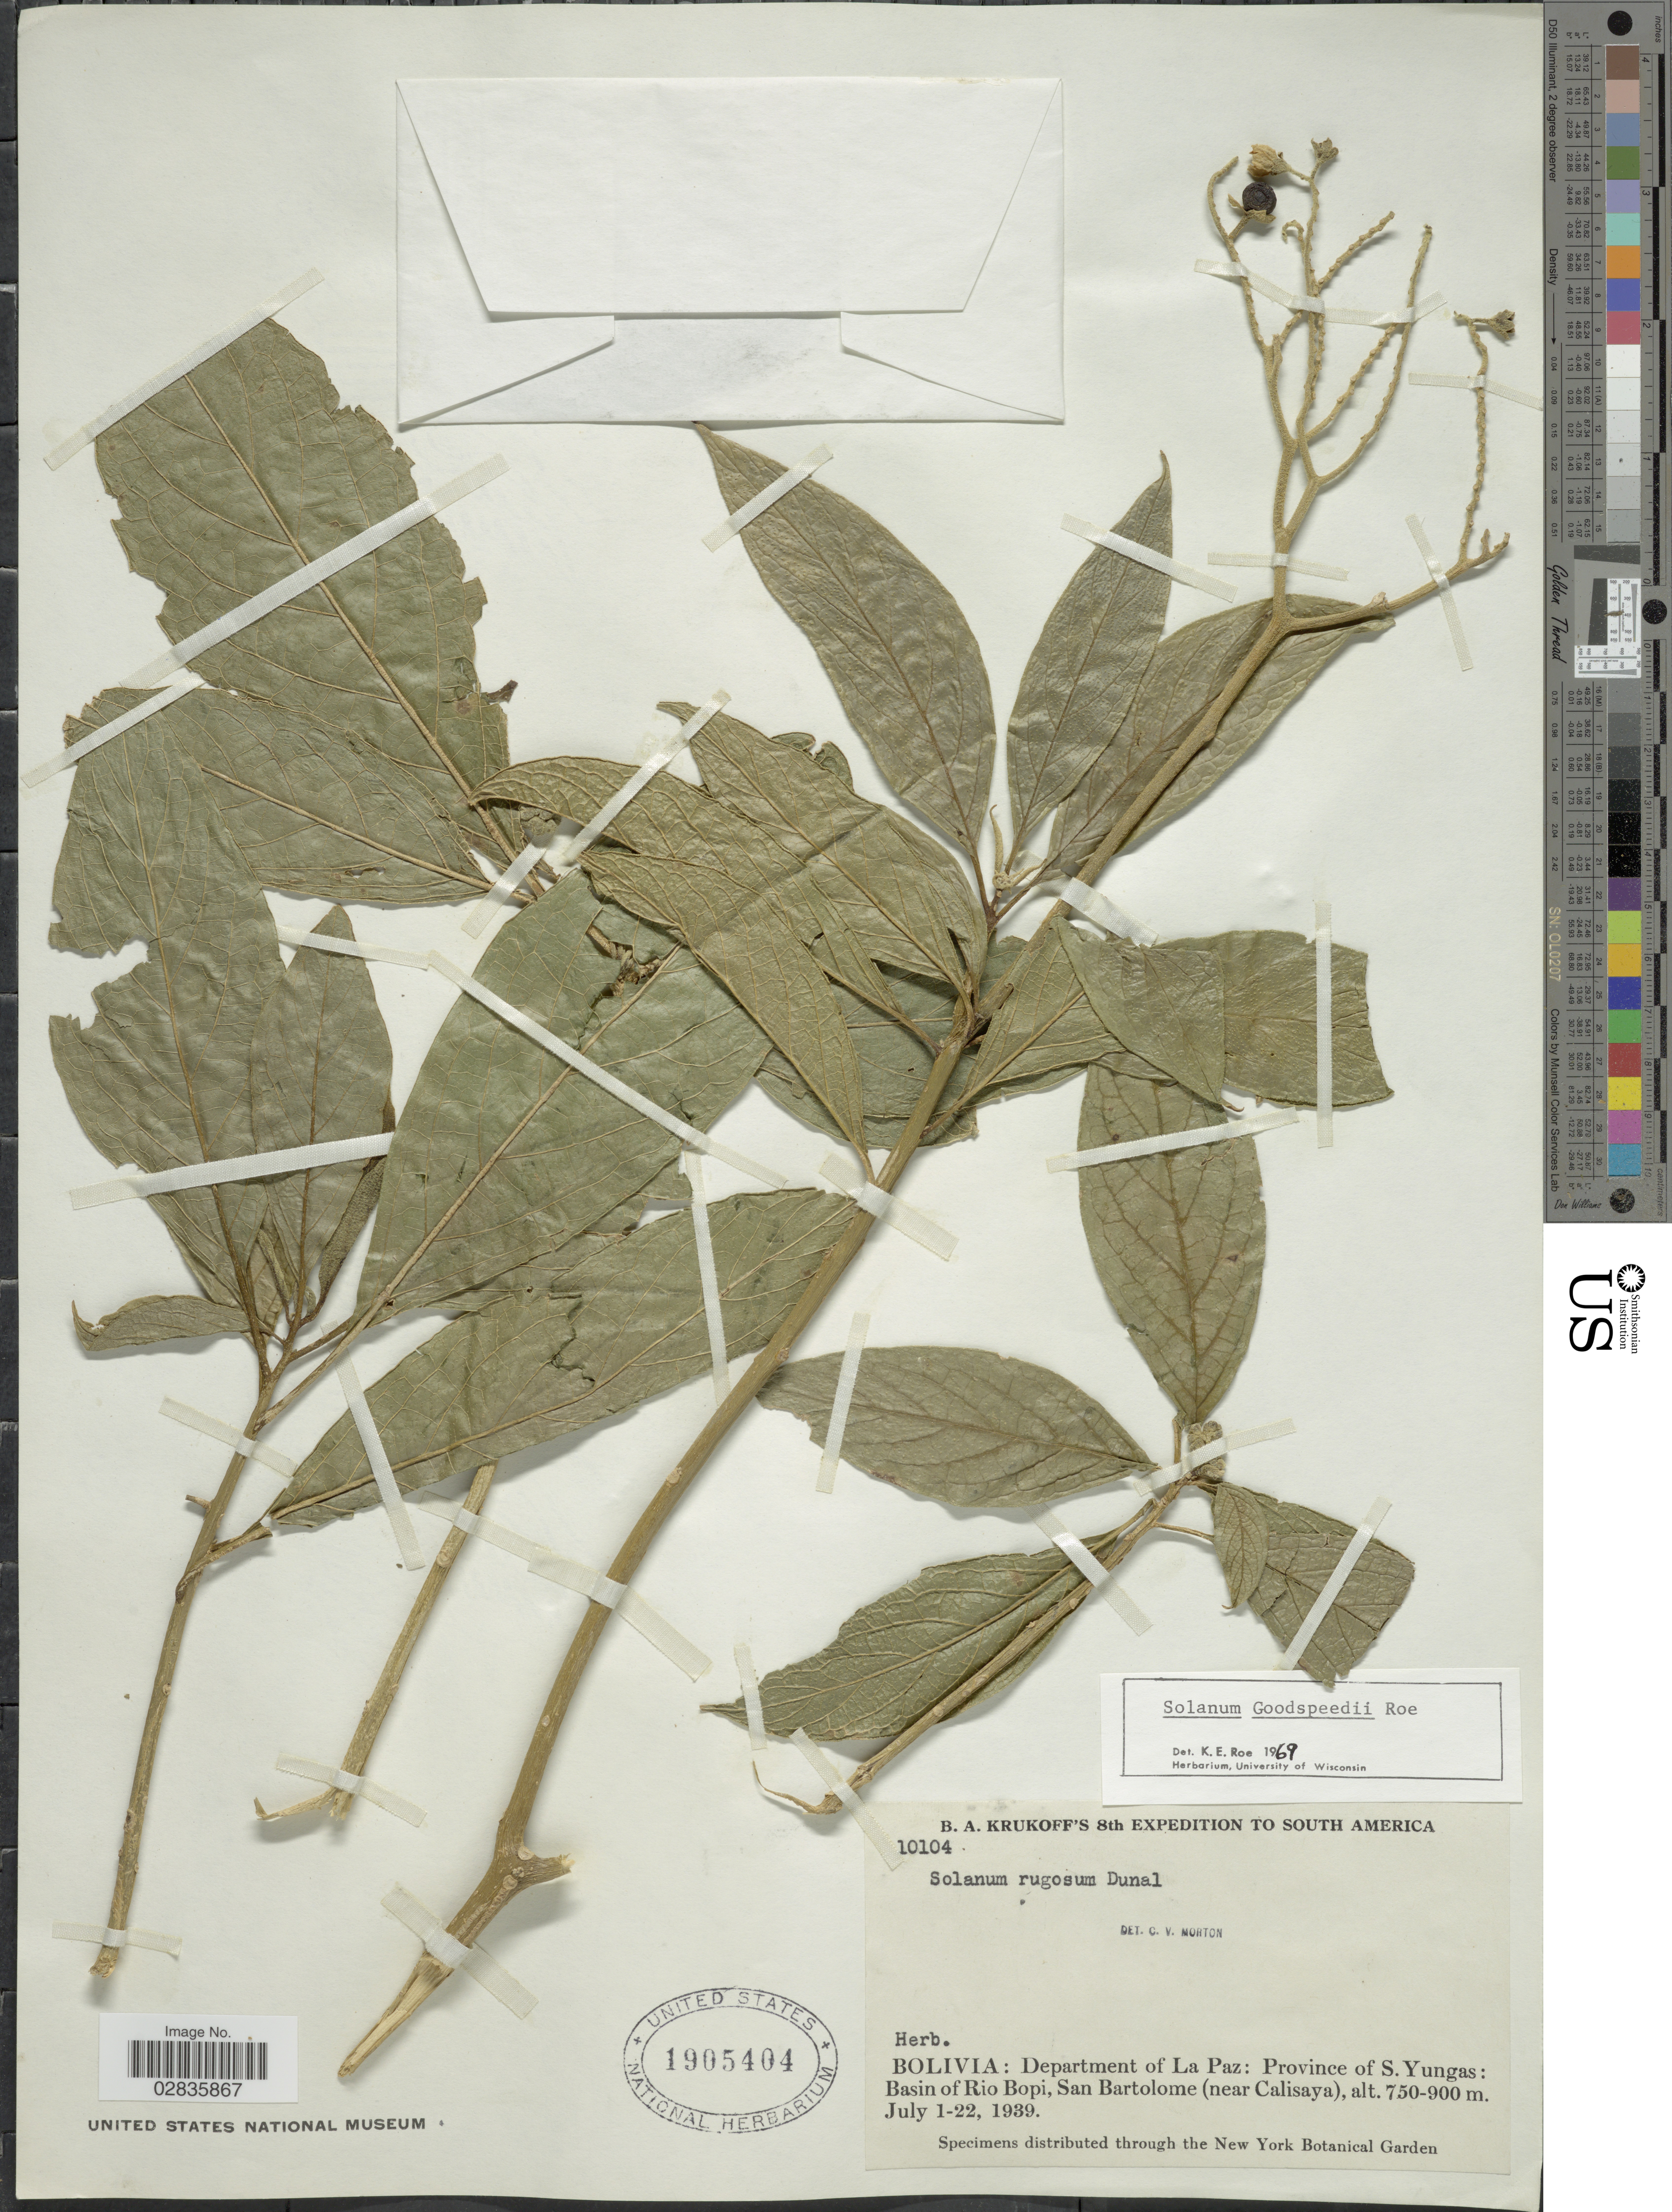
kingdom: Plantae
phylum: Tracheophyta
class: Magnoliopsida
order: Solanales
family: Solanaceae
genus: Solanum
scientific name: Solanum goodspeedii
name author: K.E. Roe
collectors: B. A. Krukoff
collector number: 10104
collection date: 1939-07-01/1939-07-22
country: Bolivia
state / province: La Paz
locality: Department of La Paz: Province of S. Yungas: Basin of Rio Bopi, San Bartolome (near Calisaya).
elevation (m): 750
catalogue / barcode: US 1905404